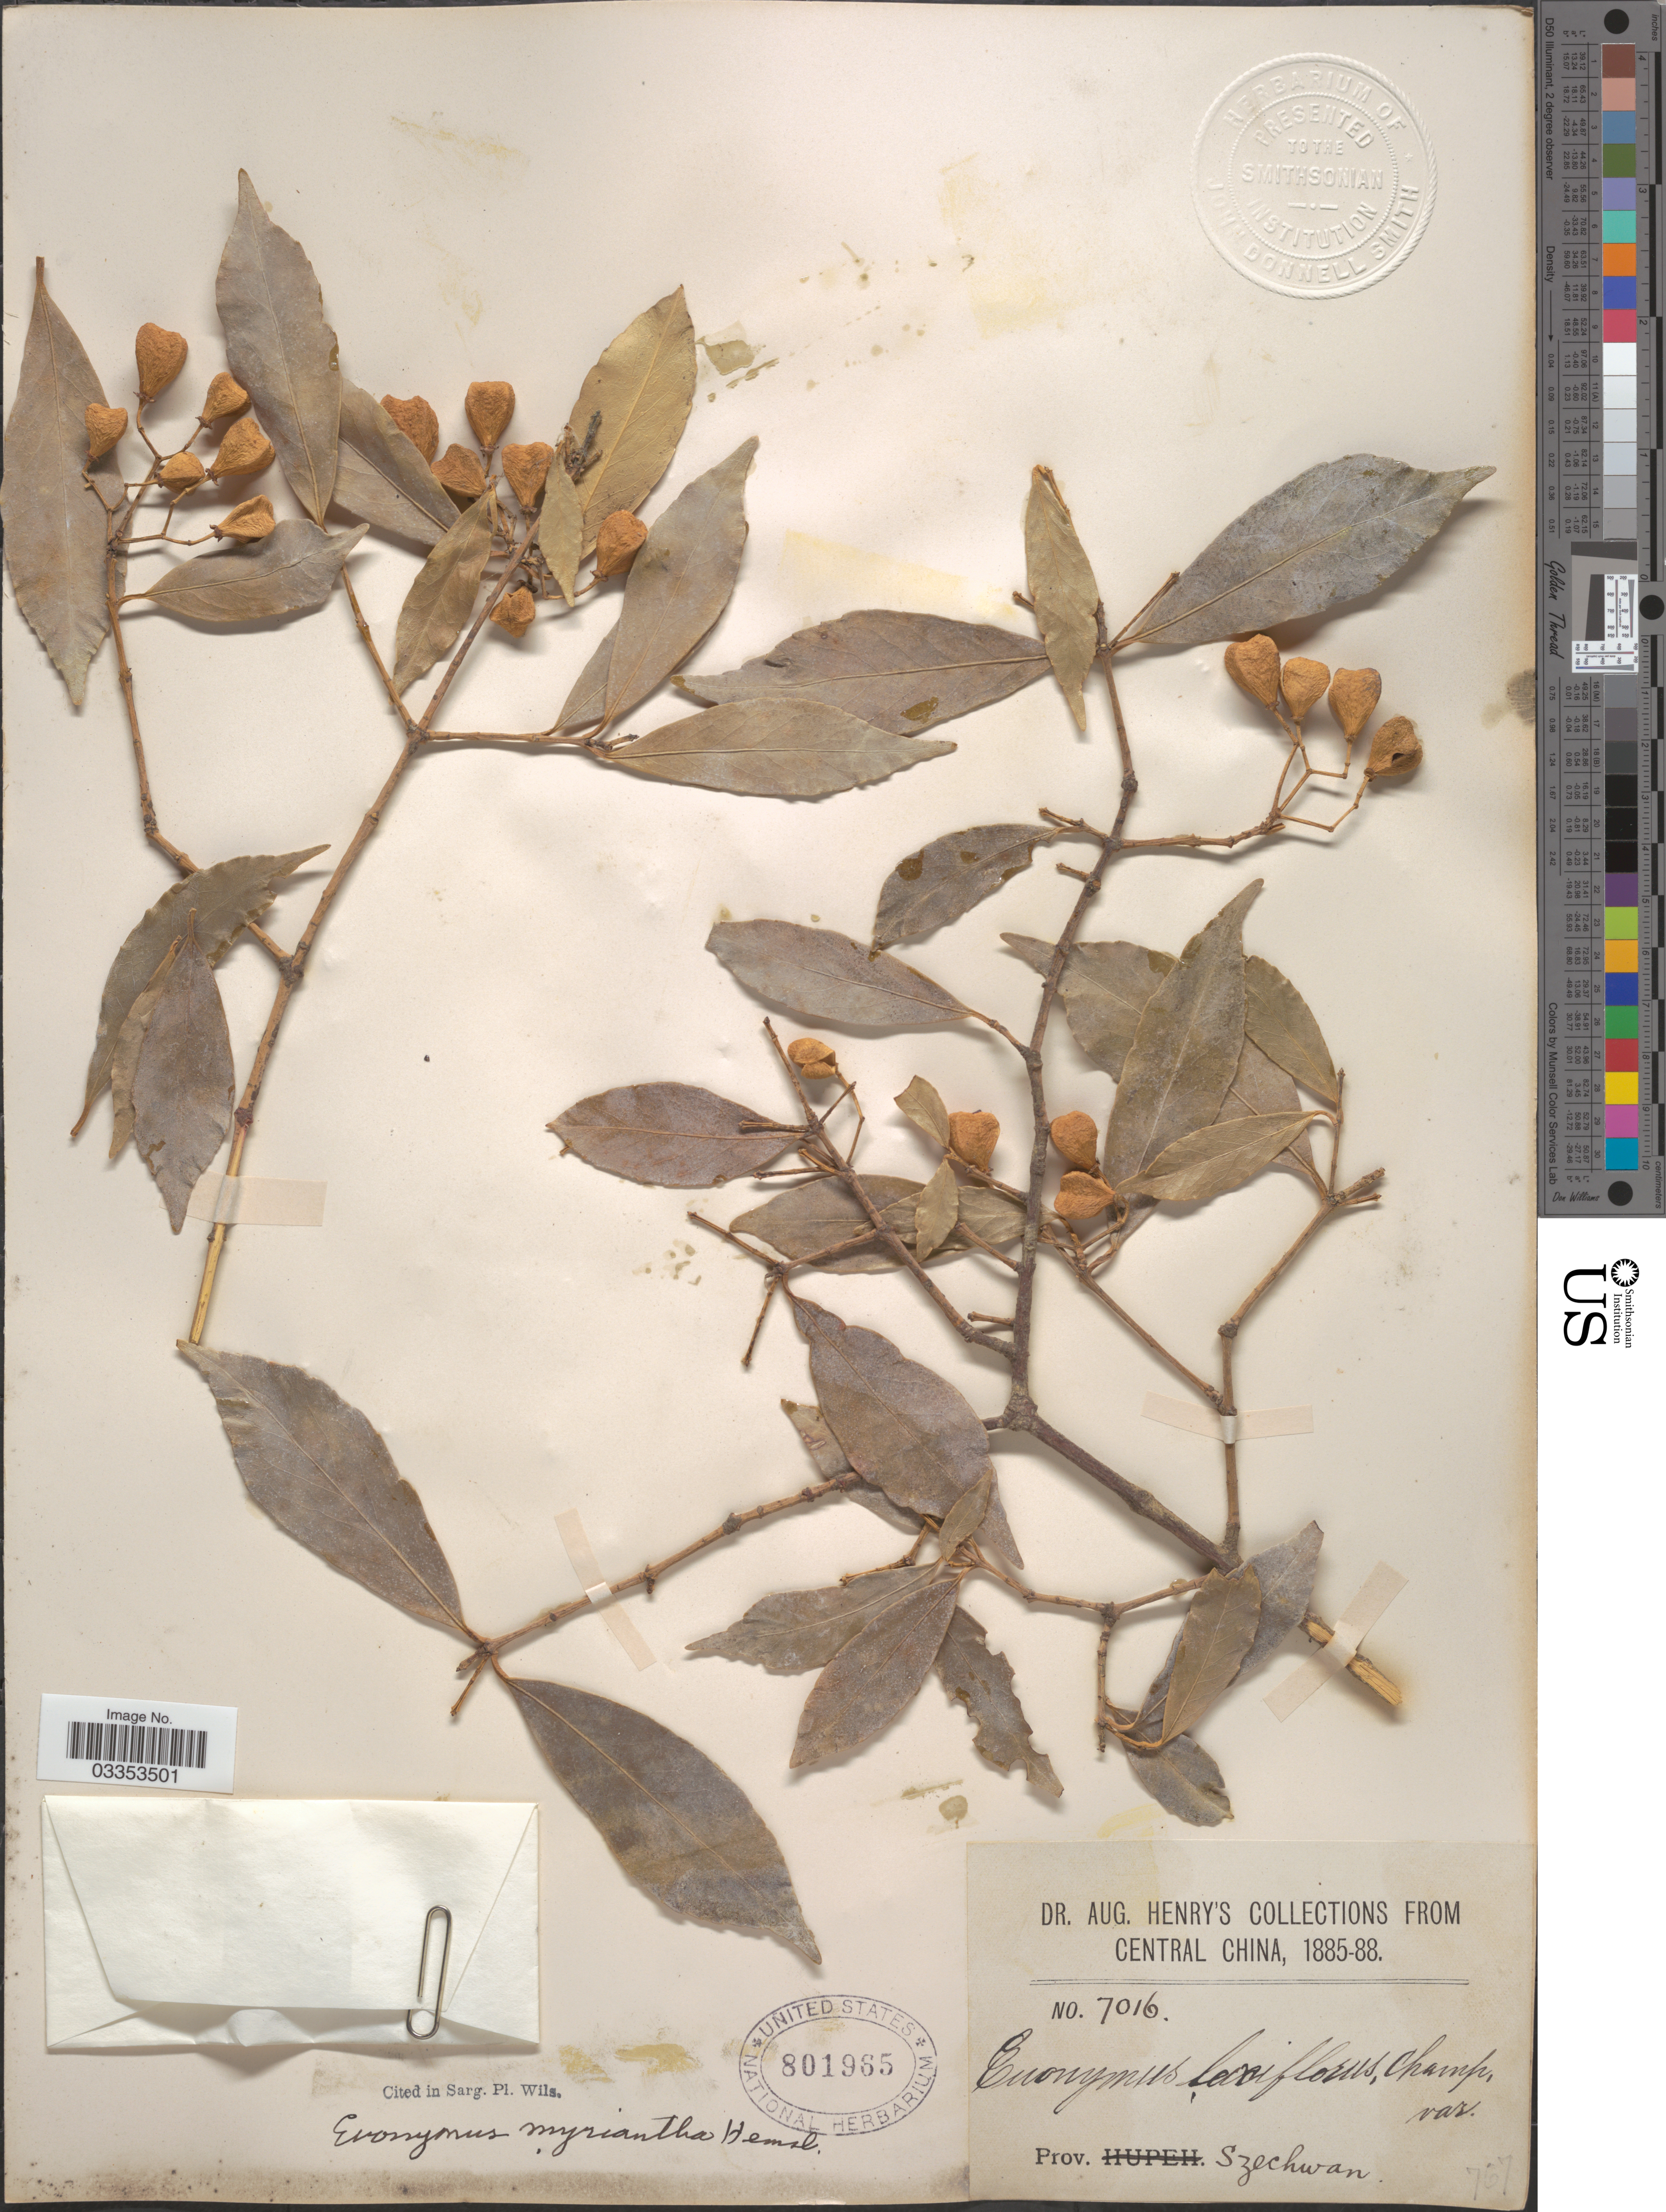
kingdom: Plantae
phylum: Tracheophyta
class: Magnoliopsida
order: Celastrales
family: Celastraceae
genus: Euonymus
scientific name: Euonymus myrianthus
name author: Hemsl.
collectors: A. Henry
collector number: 7016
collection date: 1885/1888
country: China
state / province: Sichuan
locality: Central China. Szechwan.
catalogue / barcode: US 801965